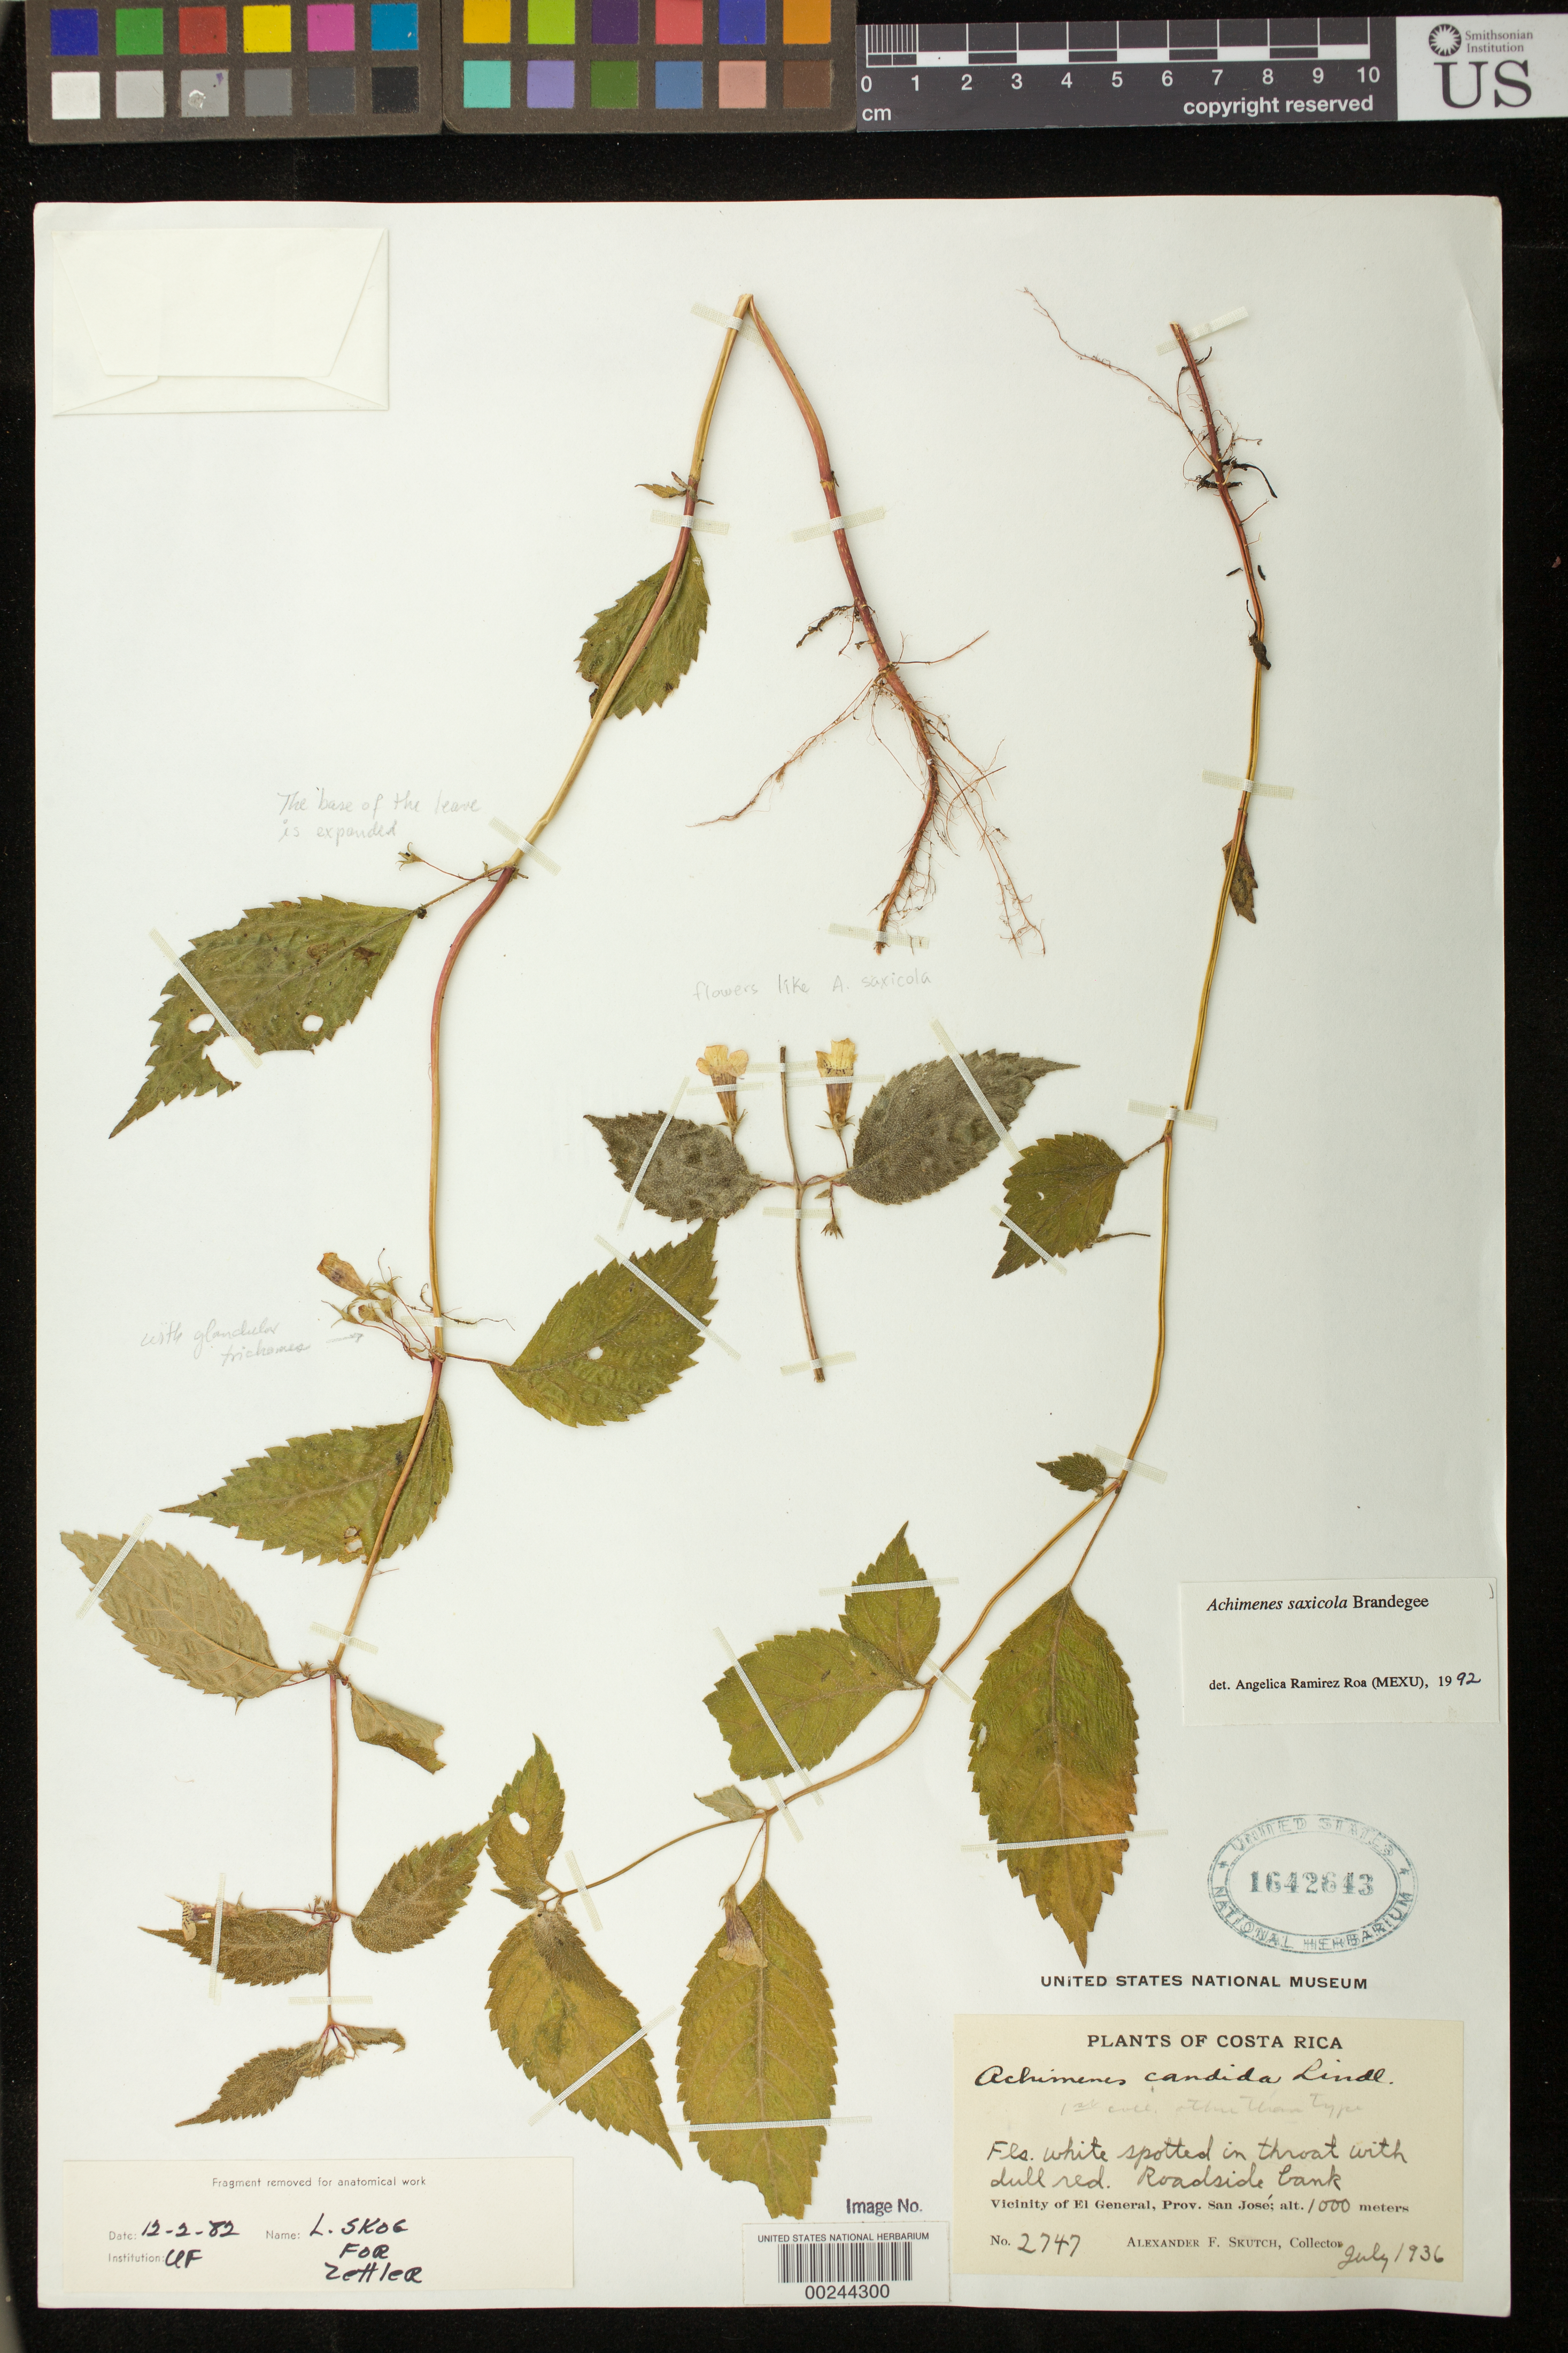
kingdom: Plantae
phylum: Tracheophyta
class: Magnoliopsida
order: Lamiales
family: Gesneriaceae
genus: Achimenes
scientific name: Achimenes saxicola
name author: (Brandegee) C.V. Morton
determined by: Ramírez-Roa, A.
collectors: A. F. Skutch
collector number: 2747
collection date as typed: Jul 1936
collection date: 1936-07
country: Costa Rica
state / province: San José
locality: Vicinity of El General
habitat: Roadside bank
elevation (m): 1000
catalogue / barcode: US 1642643